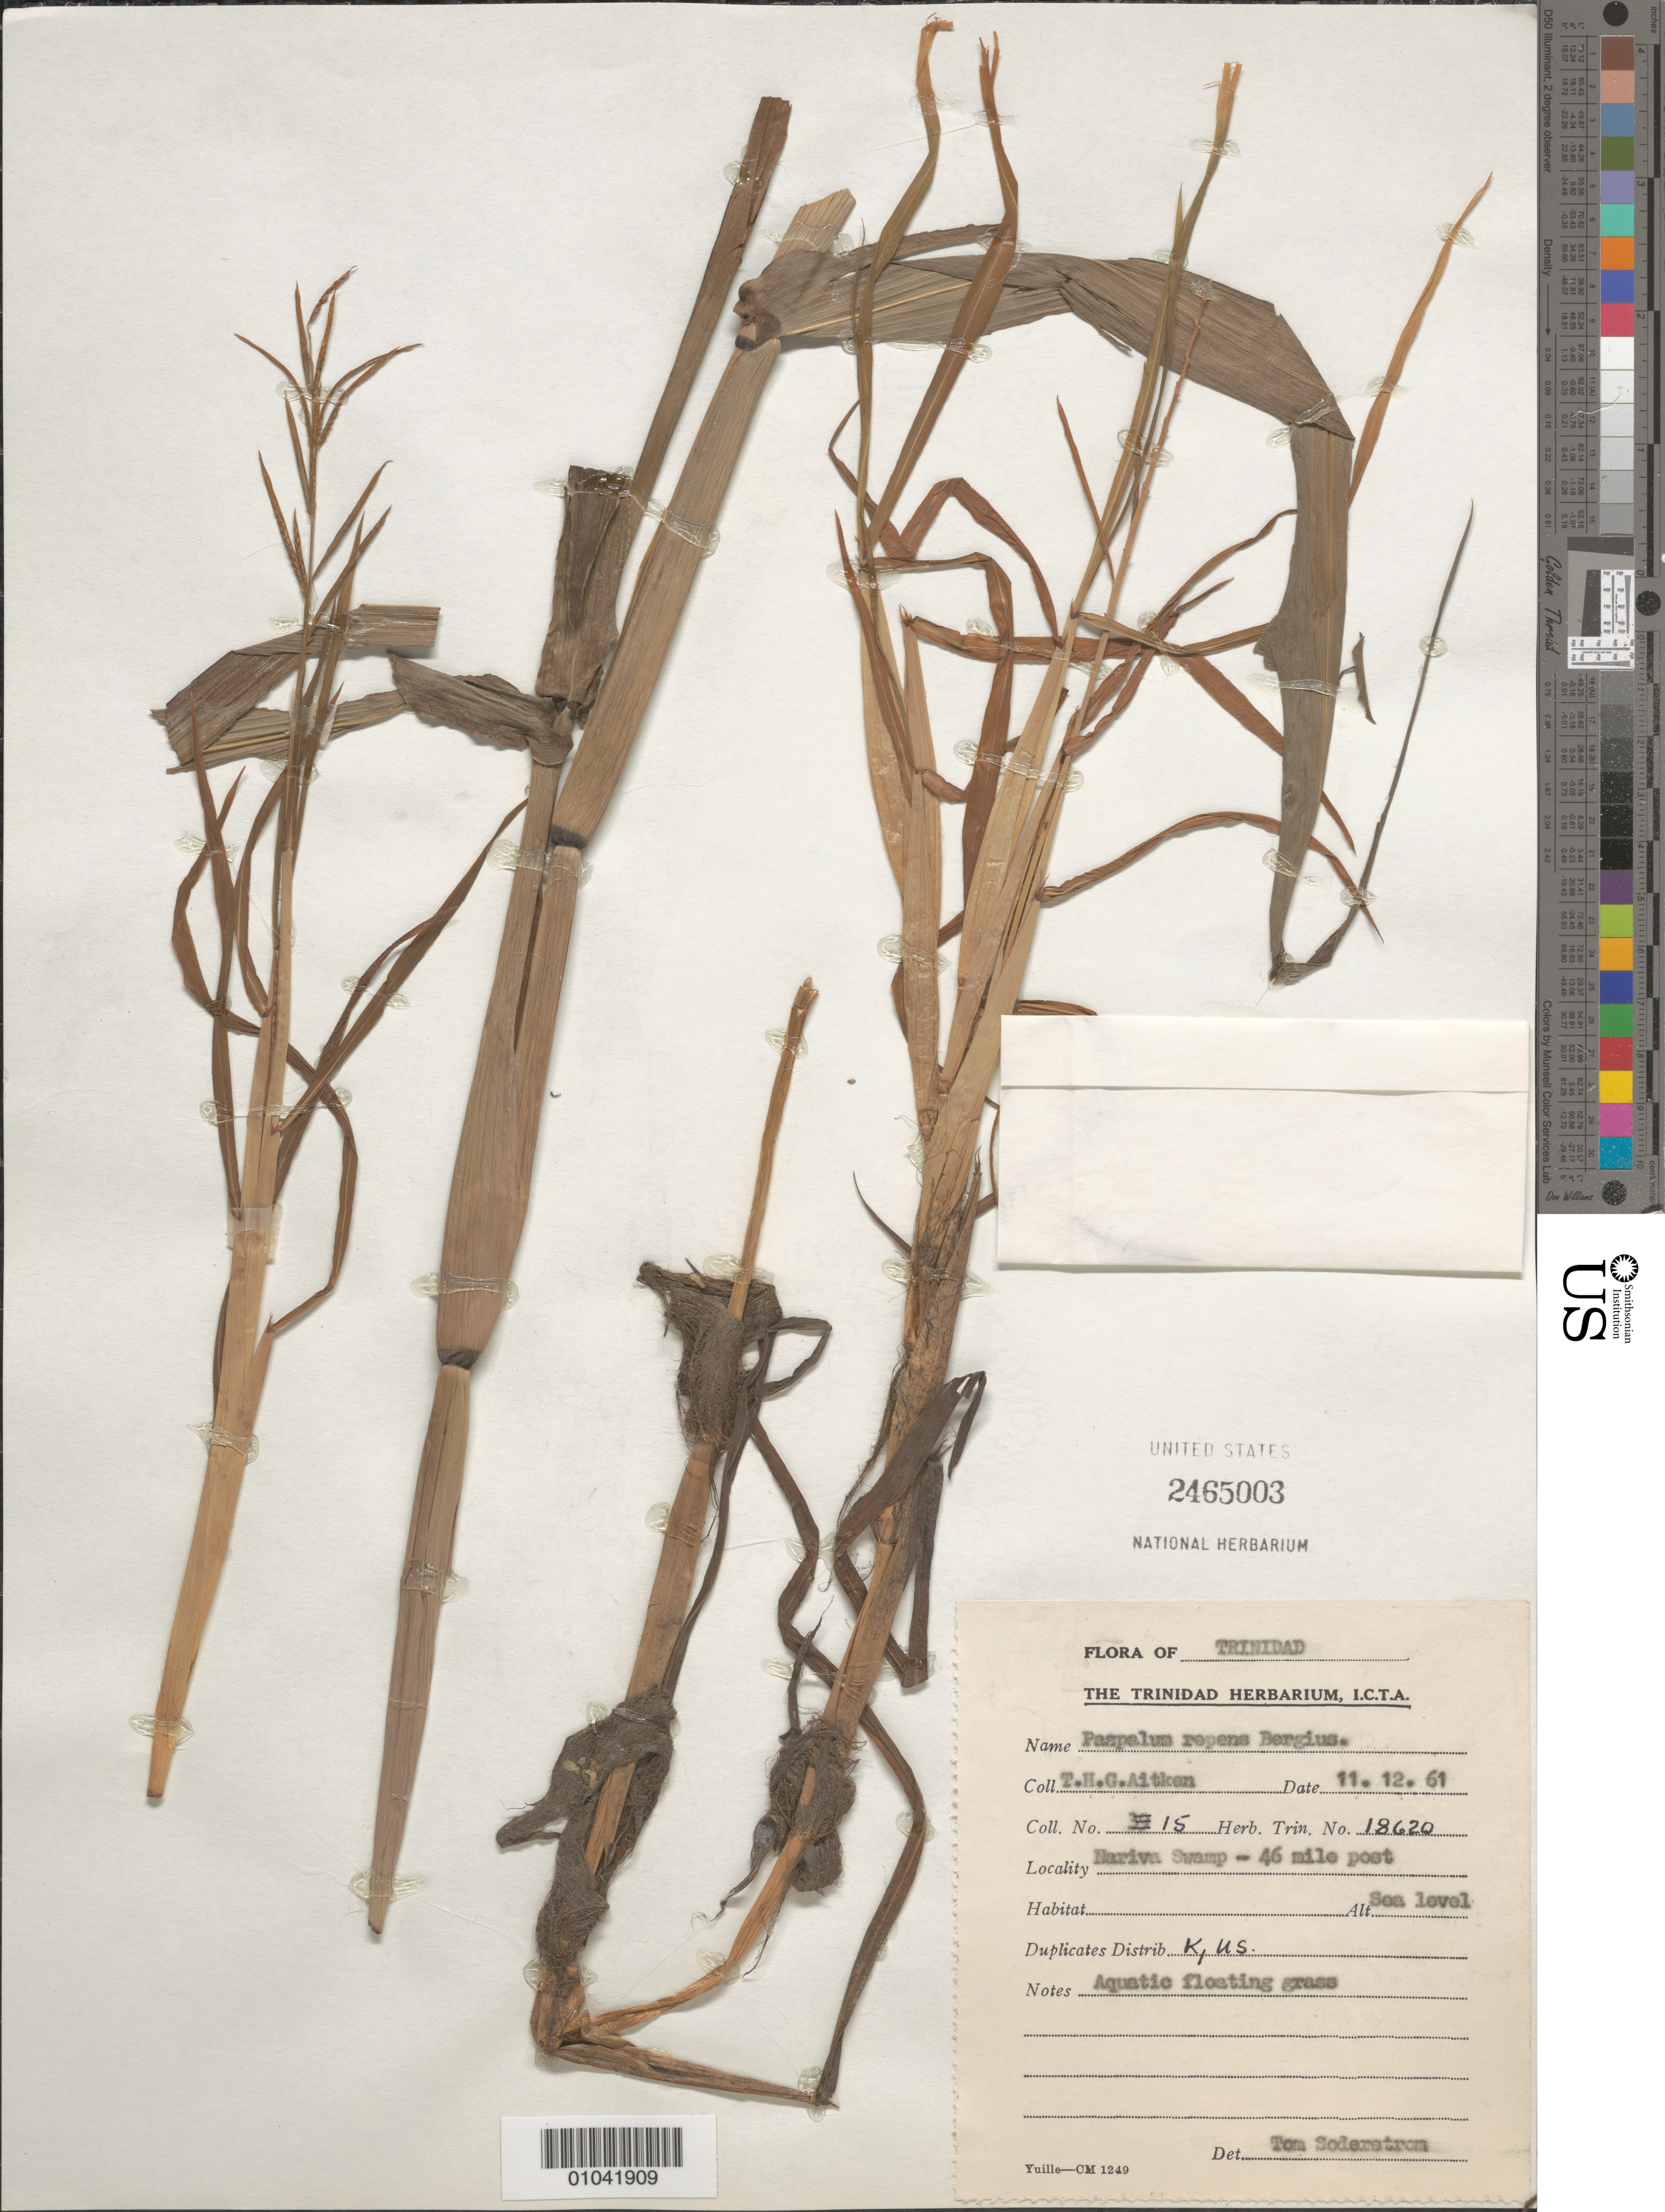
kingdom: Plantae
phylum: Tracheophyta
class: Liliopsida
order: Poales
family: Poaceae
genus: Paspalum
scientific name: Paspalum repens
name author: P.J. Bergius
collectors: T. Aitken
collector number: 18620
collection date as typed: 11 Dec 1961 or 12 Nov 1961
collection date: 1961-11-12 or 1961-12-11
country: Trinidad and Tobago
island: Trinidad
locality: Nariva Swamp, 46 mile post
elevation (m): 0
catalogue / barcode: US 2465003